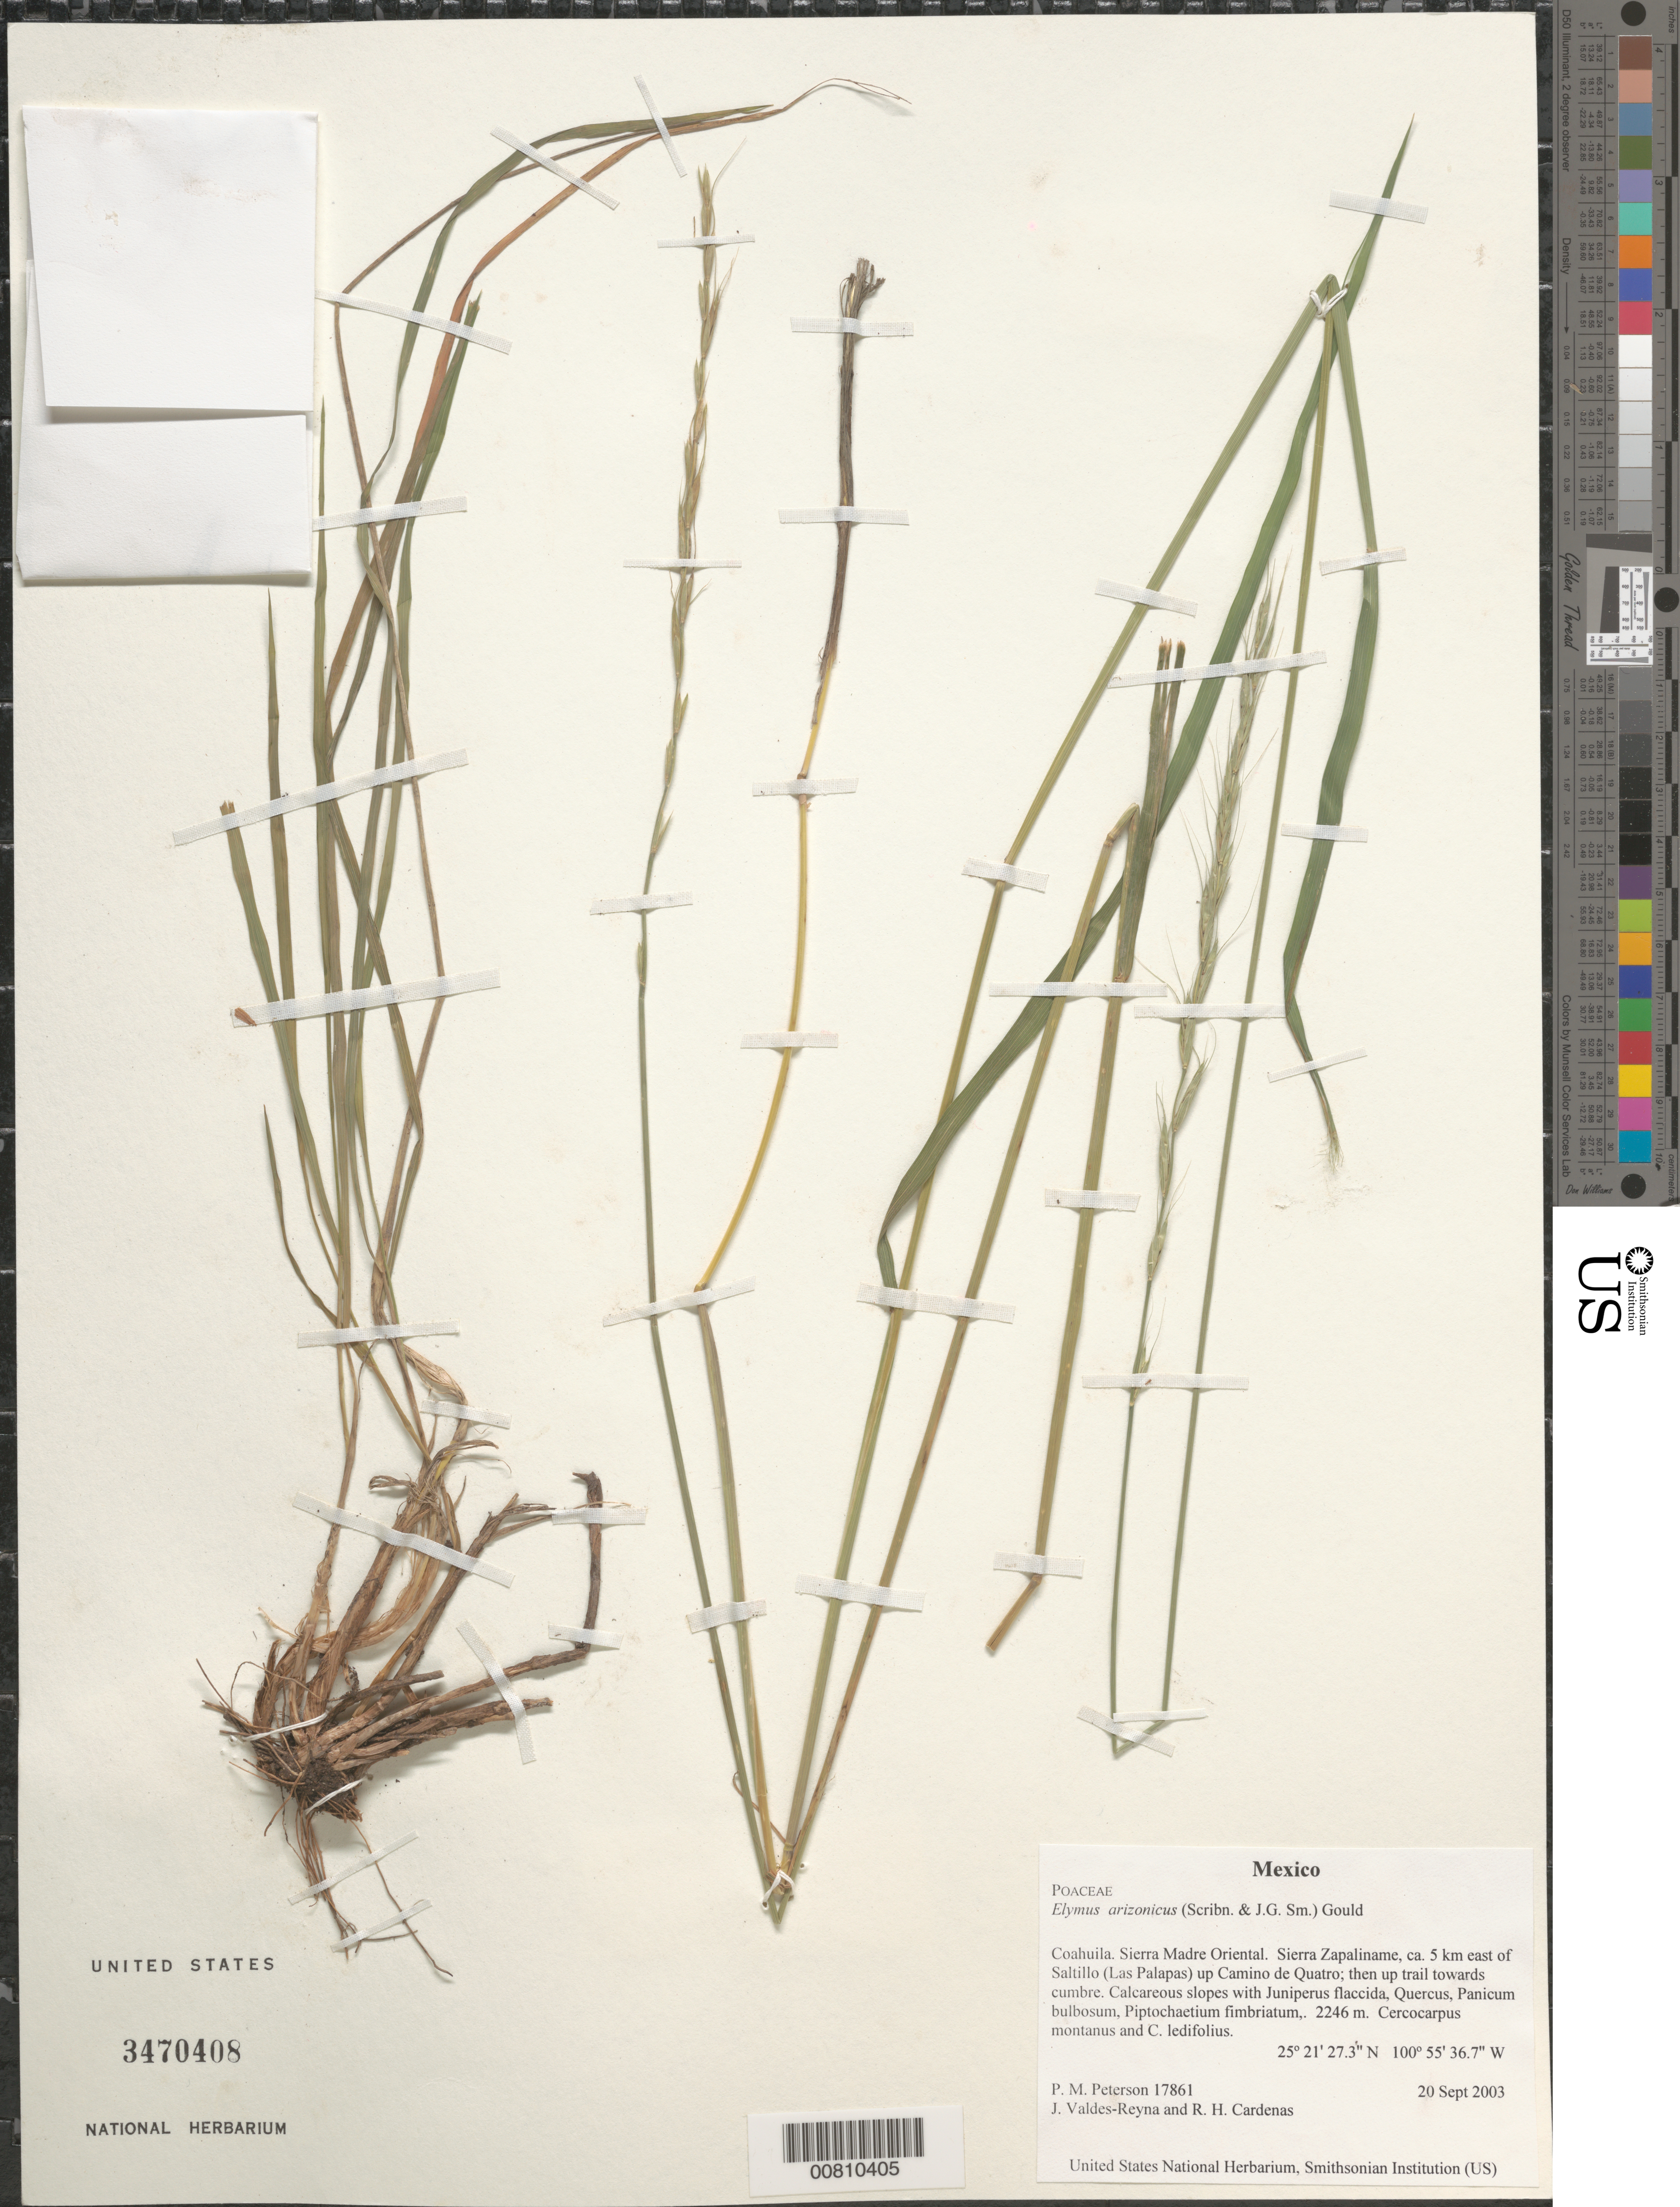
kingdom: Plantae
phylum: Tracheophyta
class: Liliopsida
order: Poales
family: Poaceae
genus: Elymus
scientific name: Elymus arizonicus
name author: (Scribn. & J.G. Sm.) Gould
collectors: P. M. Peterson, J. Valdés-Reyna & R. Cardenas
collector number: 17861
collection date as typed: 20 Sep 2003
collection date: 2003-09-20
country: Mexico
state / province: Coahuila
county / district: Sierra Madre Oriental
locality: Sierra Zapaliname, ca. 5 km east of Saltillo (Las Palapas) up Camino de Quatro; then up trail towards cumbre. Calcareous slopes with Juniperus flaccida, Quercus, Panicum bulbosum, Piptochaetium fimbriatum,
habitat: Cercocarpus montanus and C. ledifolius.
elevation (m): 2246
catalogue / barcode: US 3470408